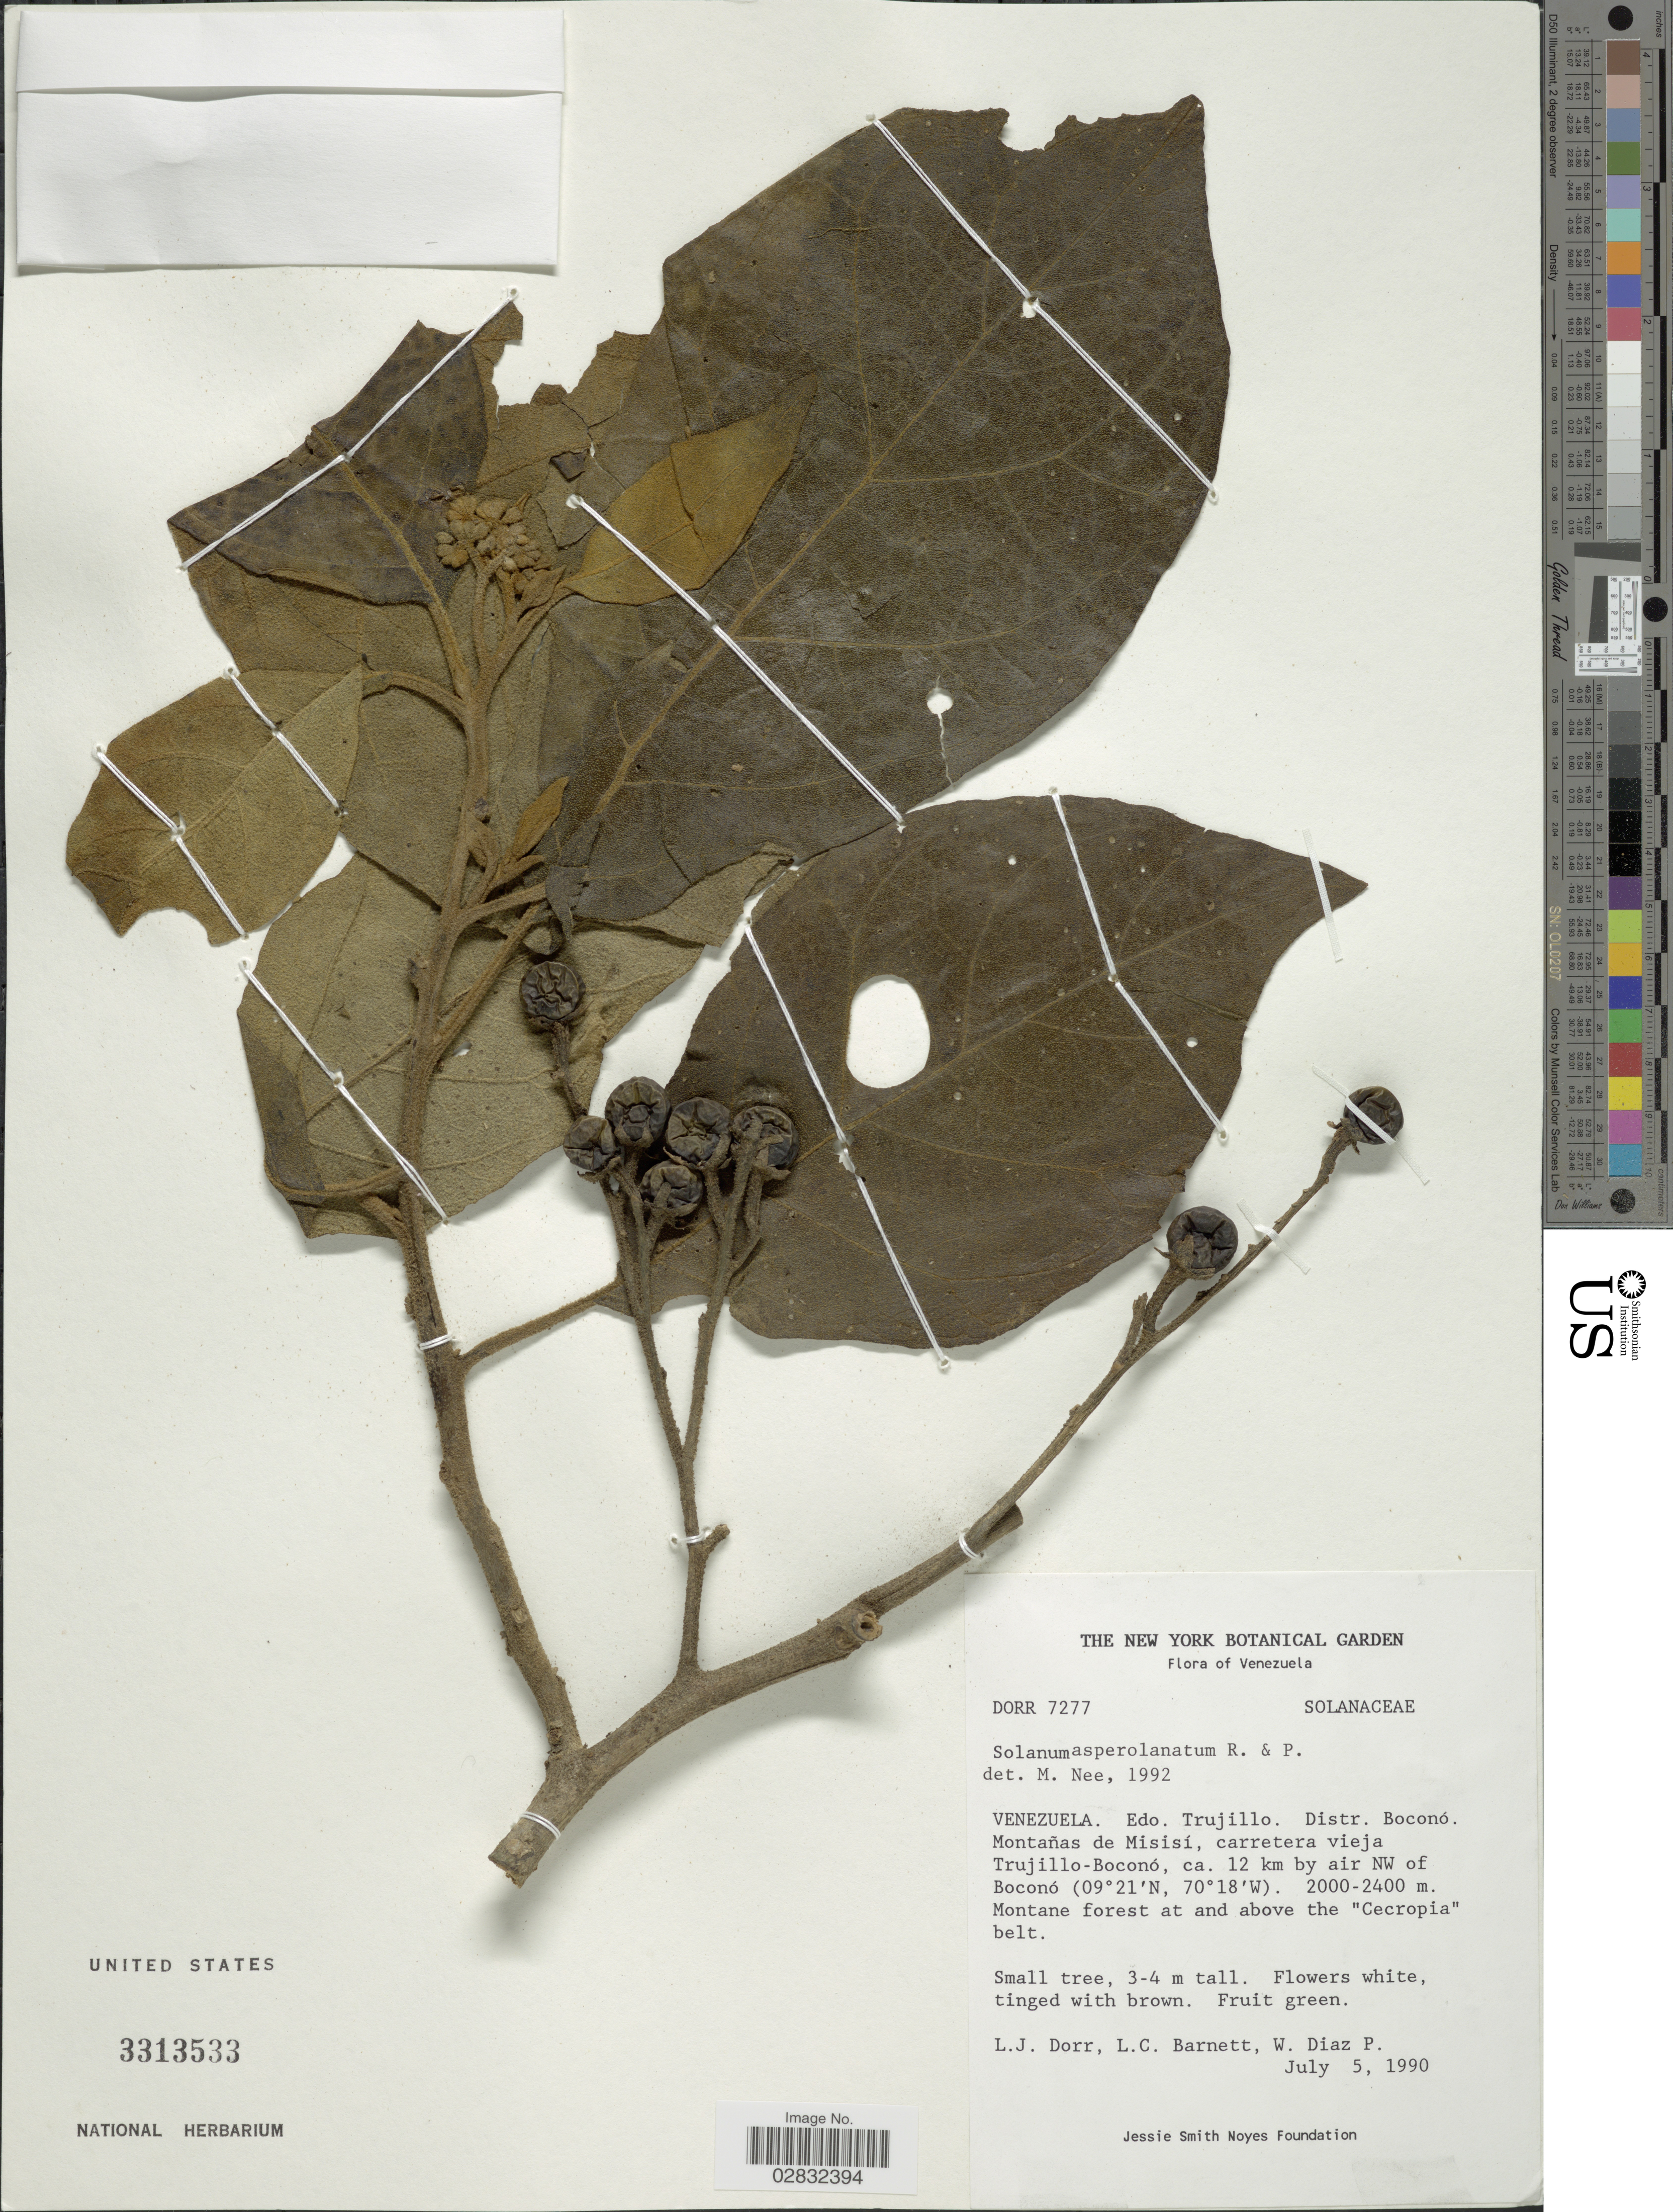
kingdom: Plantae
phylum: Tracheophyta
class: Magnoliopsida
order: Solanales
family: Solanaceae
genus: Solanum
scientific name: Solanum asperolatum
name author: Ruiz & Pav.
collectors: L. J. Dorr, L. C. Barnett & W. Díaz P.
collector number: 7277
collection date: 1990-07-05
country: Venezuela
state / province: Trujillo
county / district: Boconó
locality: Montañas de Misisí, Carretera vieja Trujillo-Boconó, ca. 12 km by air NW of Boconó.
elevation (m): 2000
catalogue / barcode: US 3313533